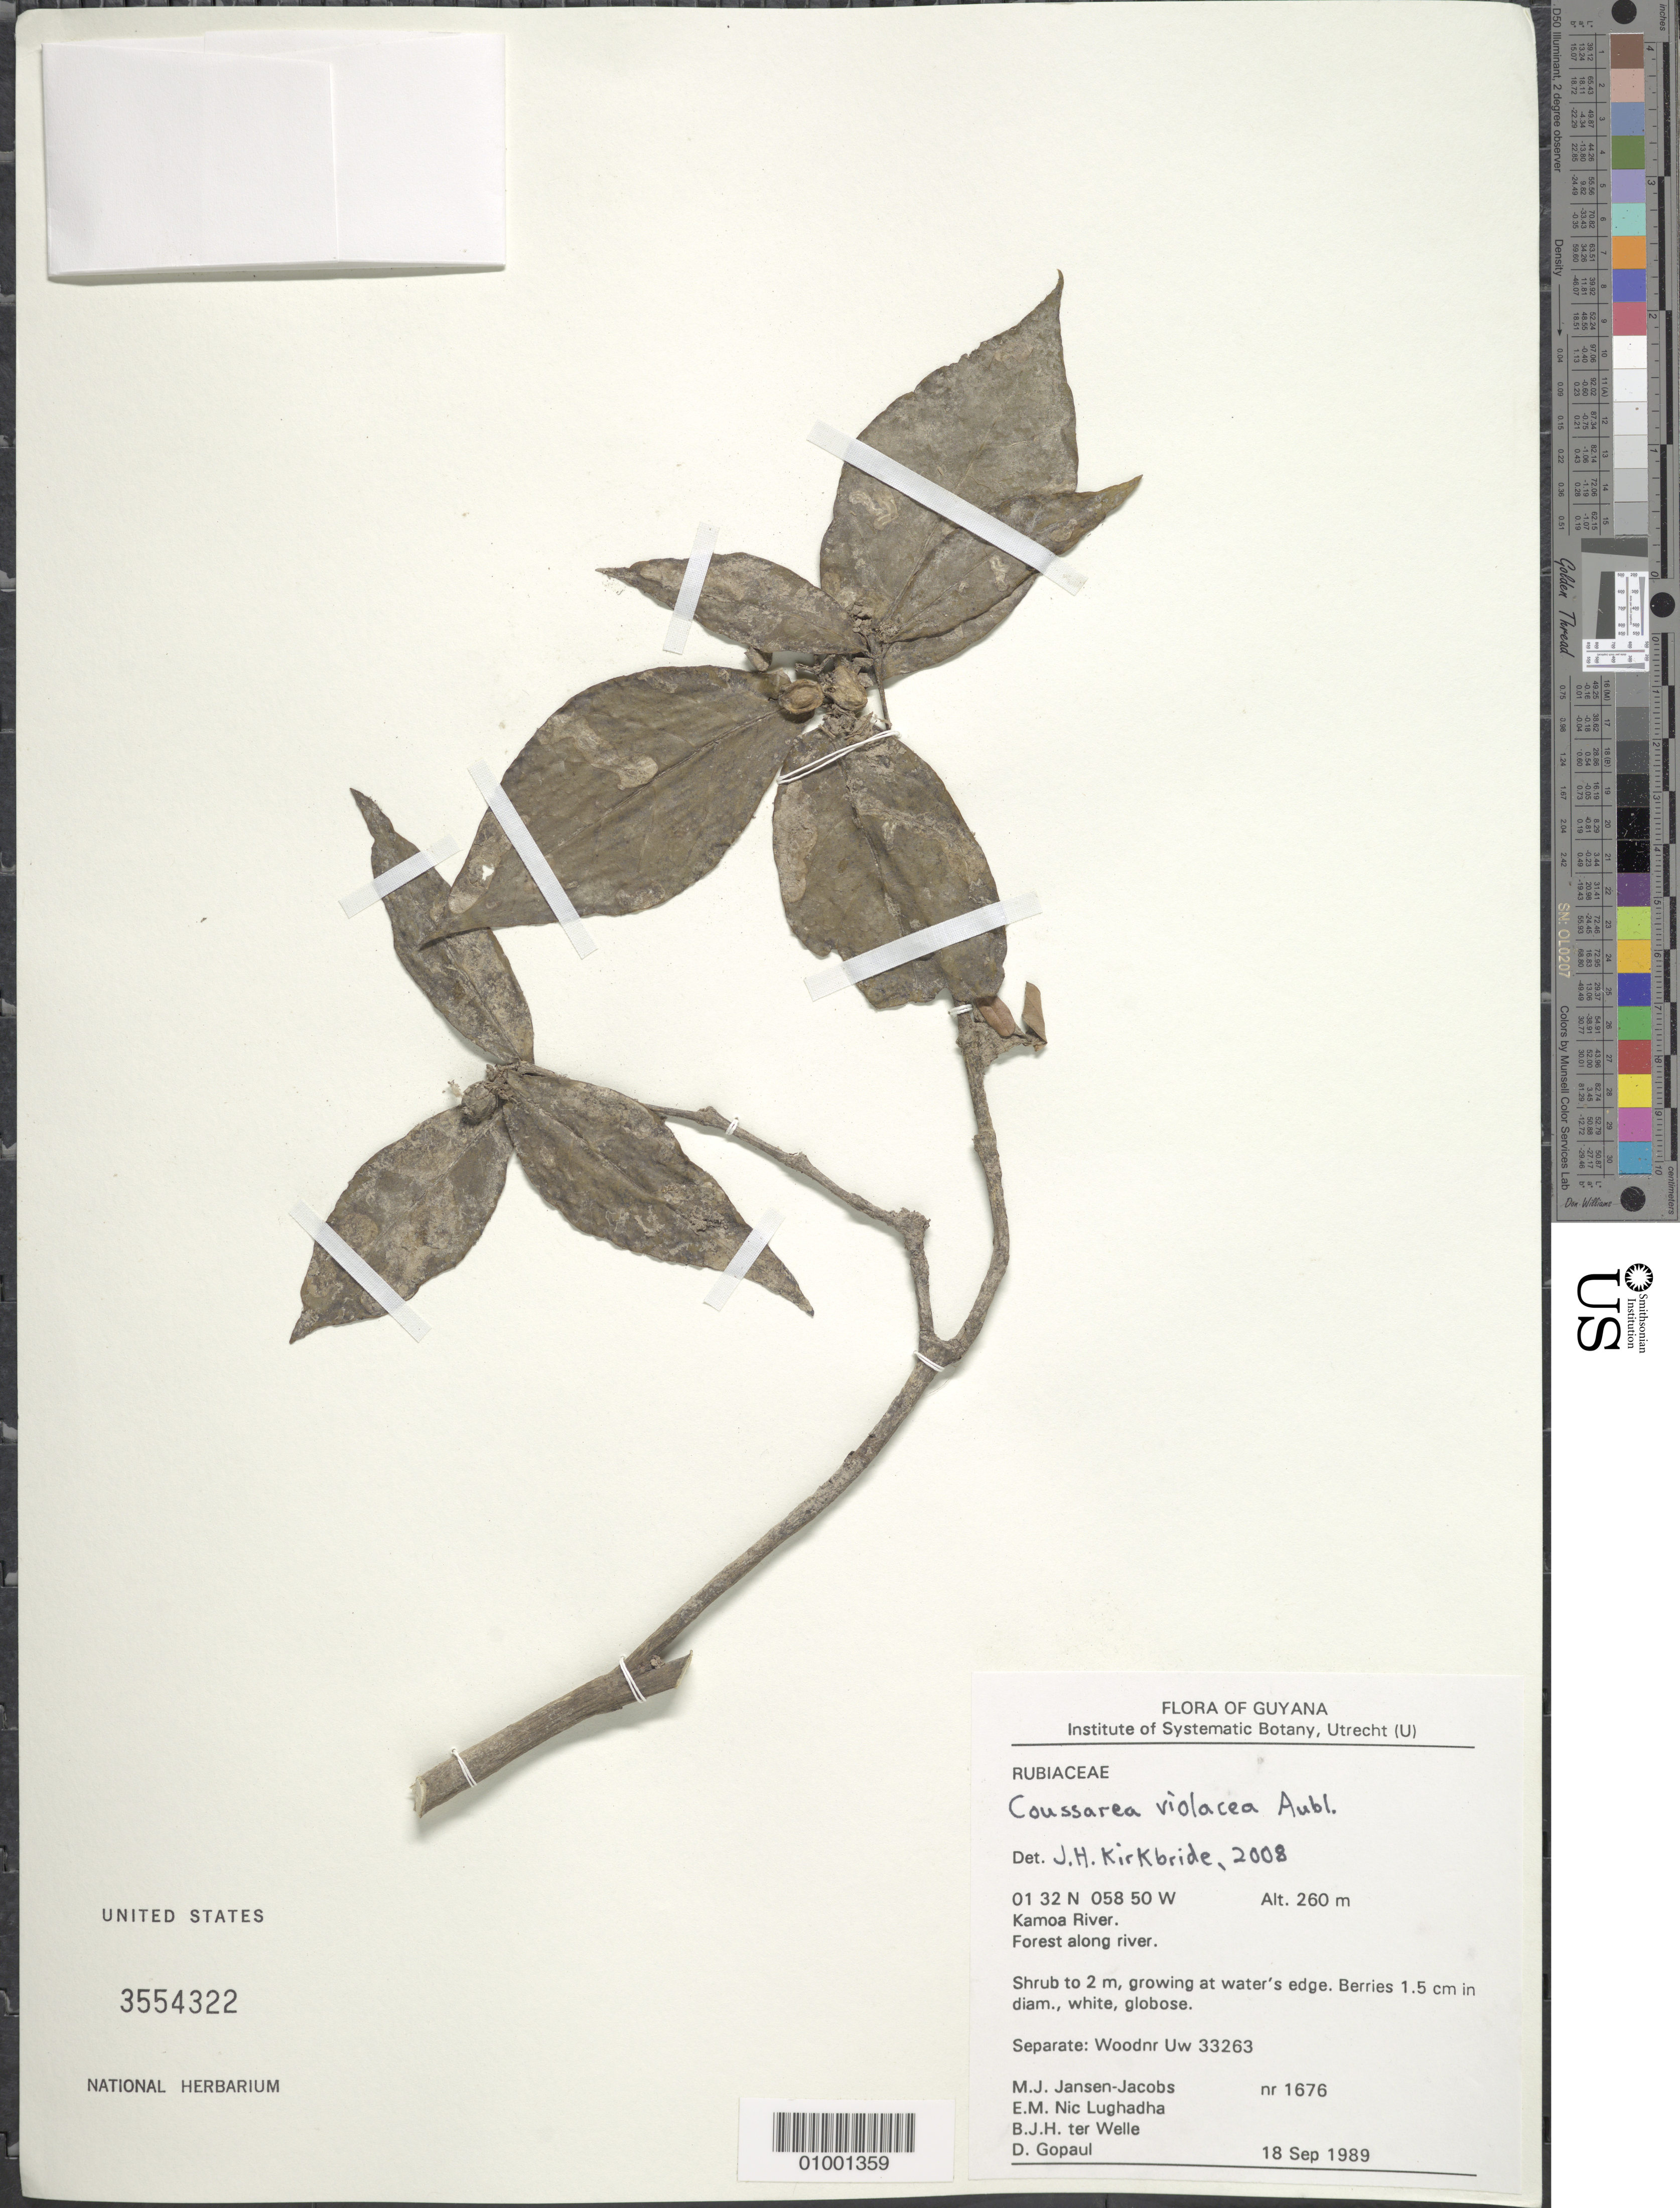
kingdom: Plantae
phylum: Tracheophyta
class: Magnoliopsida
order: Gentianales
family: Rubiaceae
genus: Coussarea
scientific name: Coussarea violacea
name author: Aubl.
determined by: Kirkbride, J. H.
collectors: M. J. Jansen-Jacobs, E. Nic Lughadha, B. Welle & D. Gopaul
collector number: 1676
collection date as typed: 18-Sep-89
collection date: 1989-09-18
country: Guyana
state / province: U. Takutu-U. Essequibo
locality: Kamoa River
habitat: Forest along river. Growing at water's edge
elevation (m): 260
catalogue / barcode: US 3554322